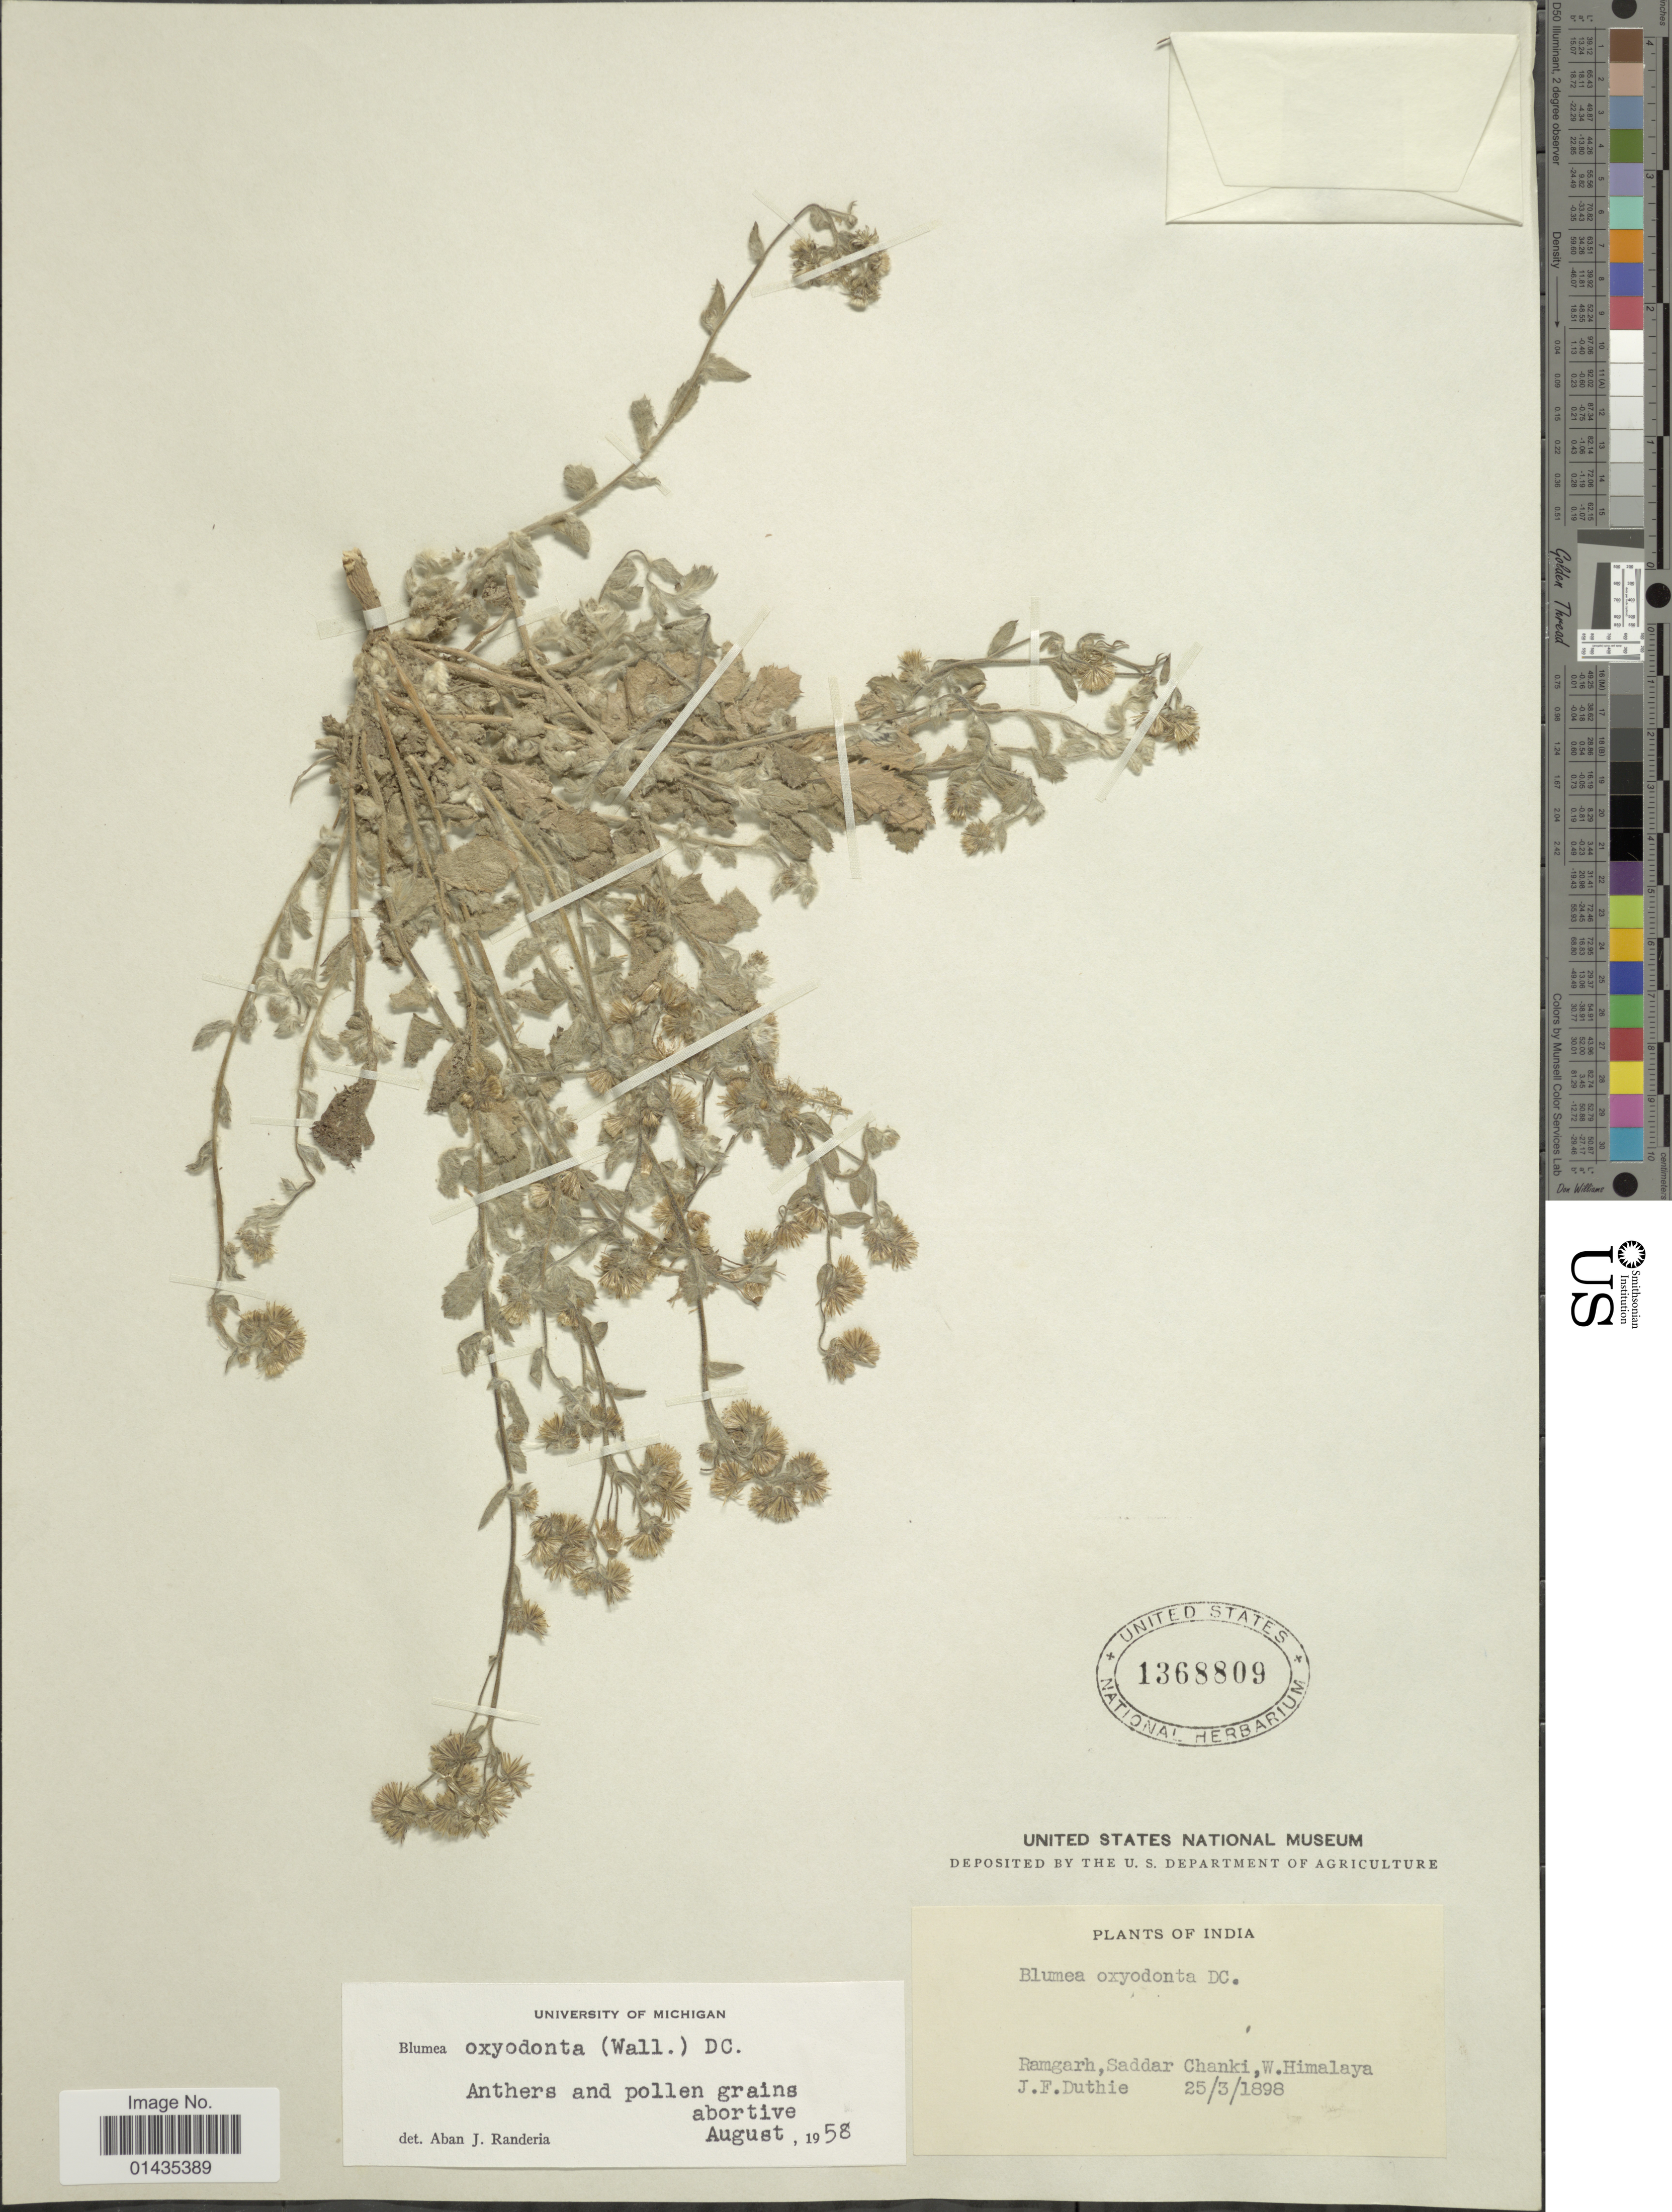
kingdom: Plantae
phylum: Tracheophyta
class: Magnoliopsida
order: Asterales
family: Asteraceae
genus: Blumea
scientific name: Blumea oxyodonta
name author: DC.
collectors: J. F. Duthie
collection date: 1898-03-25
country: India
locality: Ramgarh, Saddar Chanki, W. Himalaya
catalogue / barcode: US 1368809